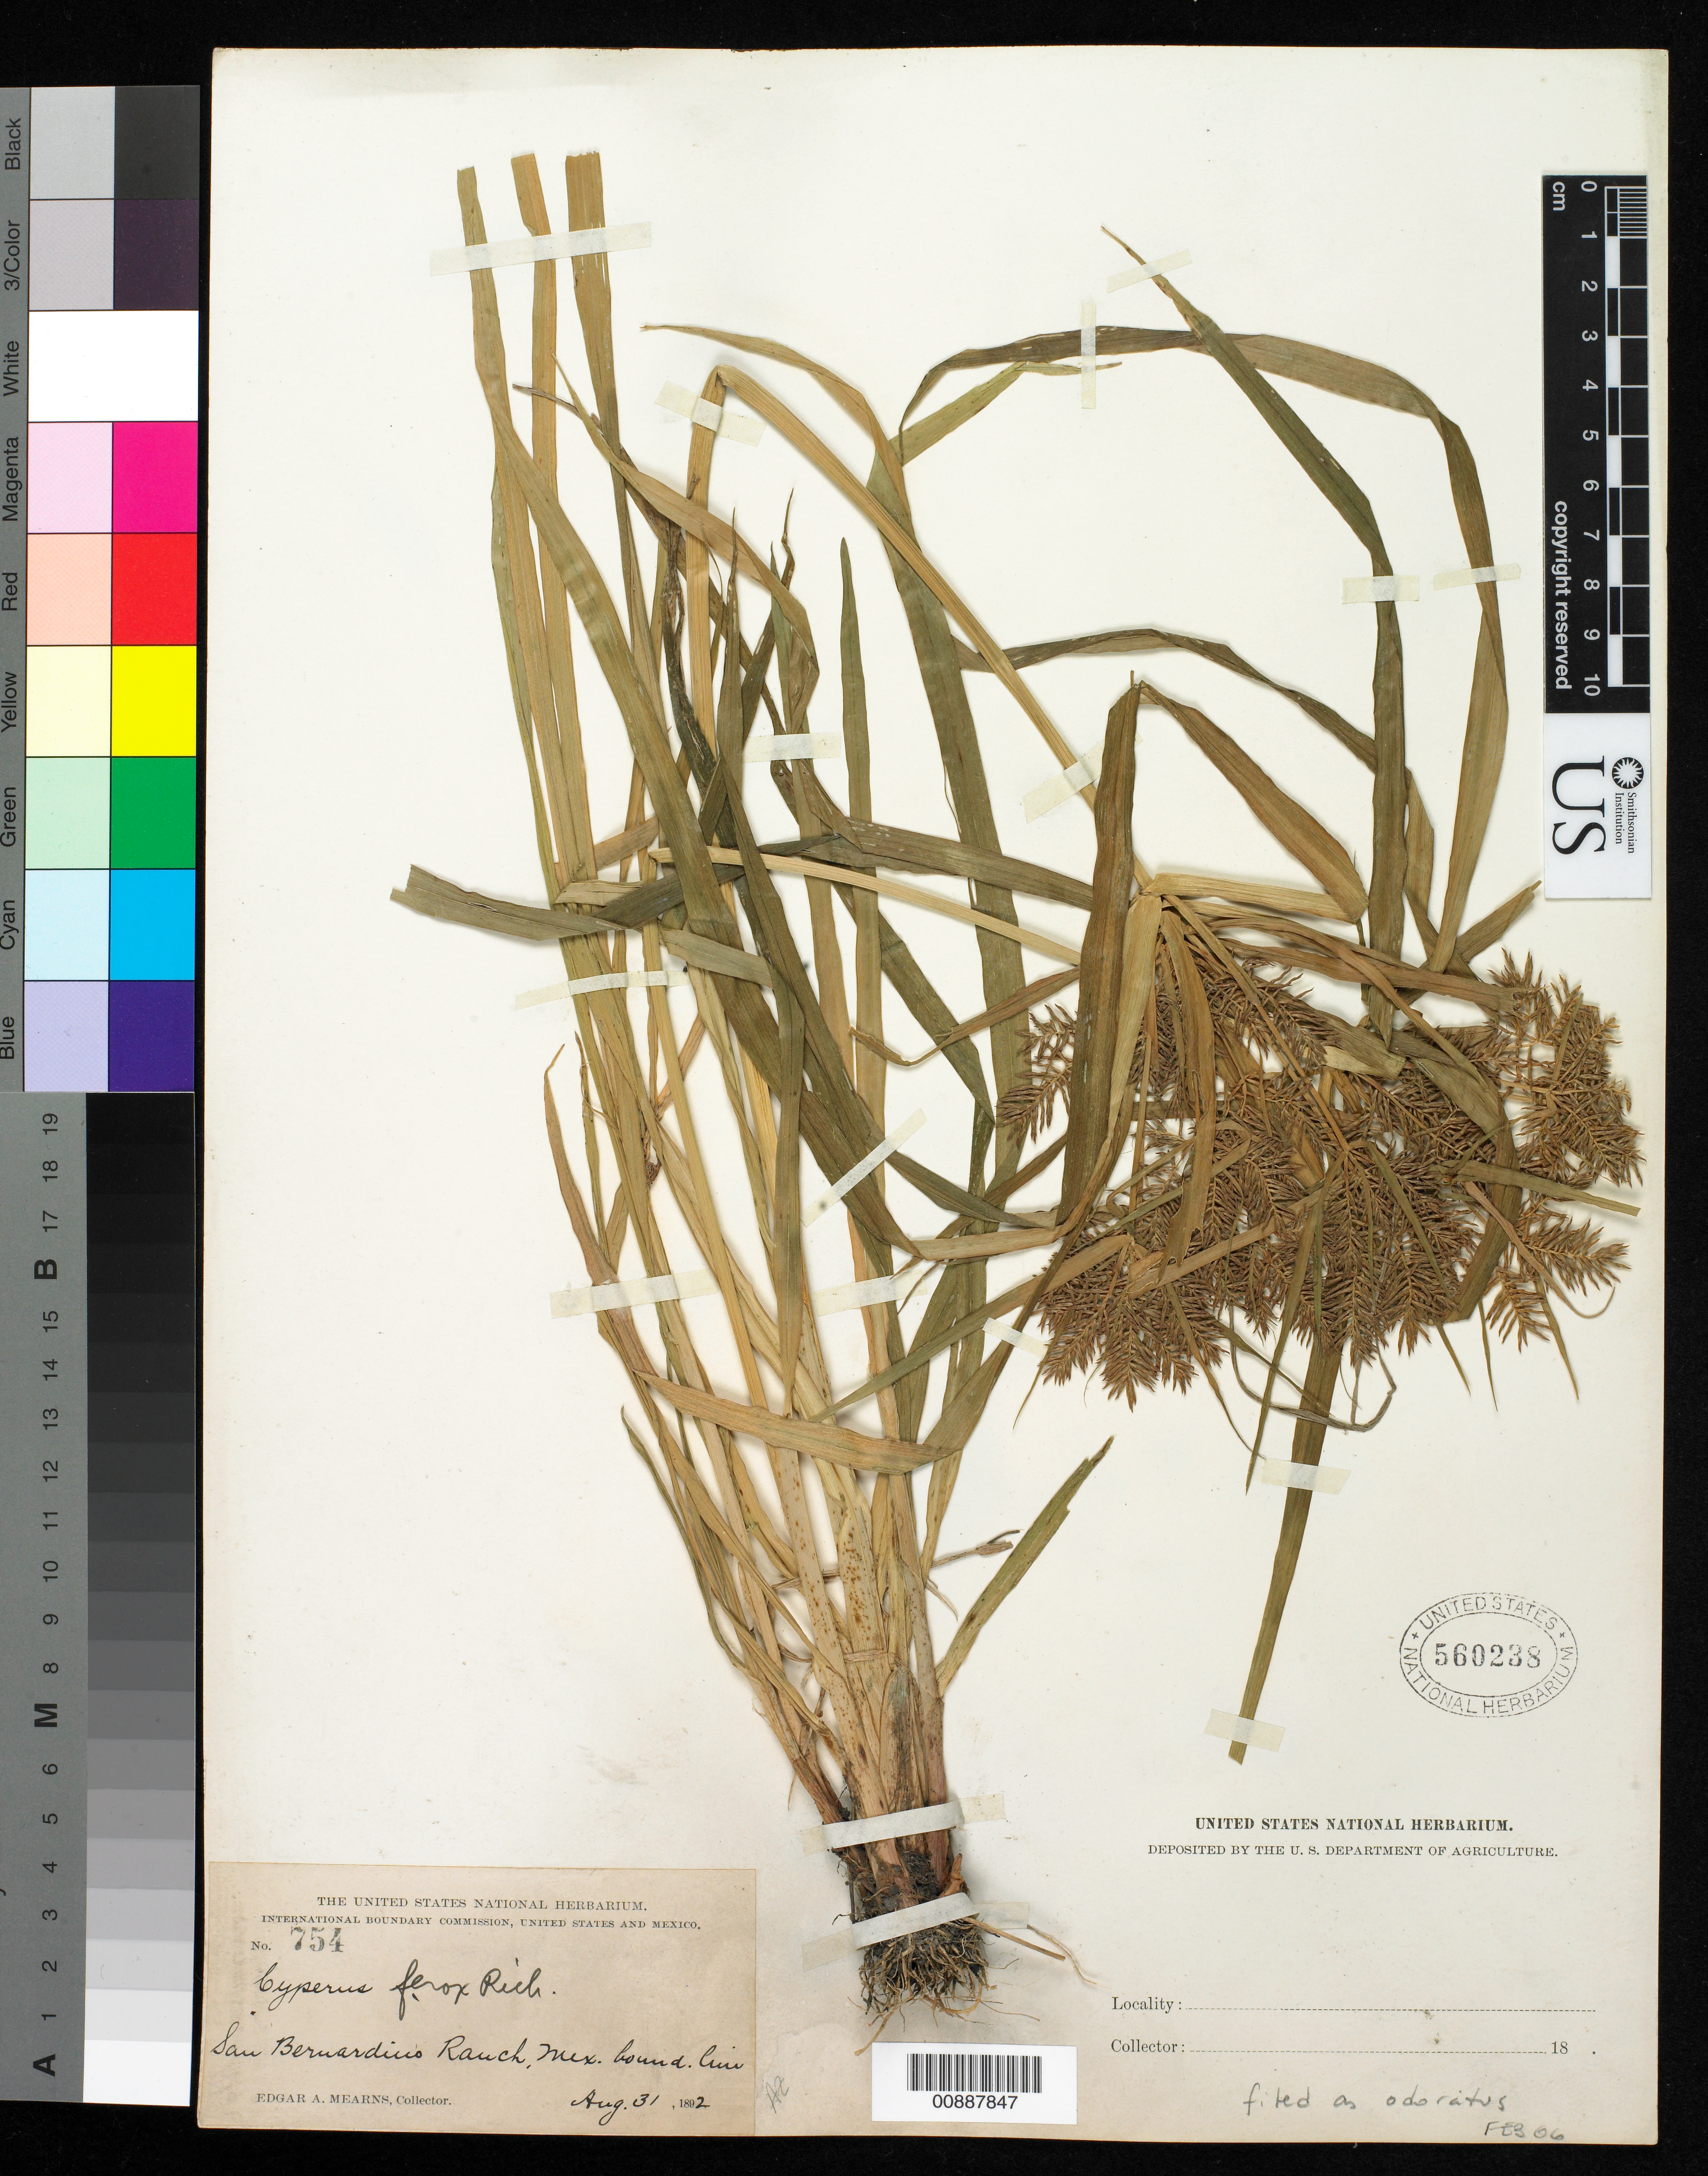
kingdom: Plantae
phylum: Tracheophyta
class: Liliopsida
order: Poales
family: Cyperaceae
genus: Cyperus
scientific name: Cyperus odoratus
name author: L.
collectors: E. A. Mearns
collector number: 754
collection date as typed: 31 Aug 1892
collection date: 1892-08-31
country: United States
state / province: Arizona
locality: San Bernardino Ranch, Mexican Boundary Line.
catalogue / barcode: US 560238